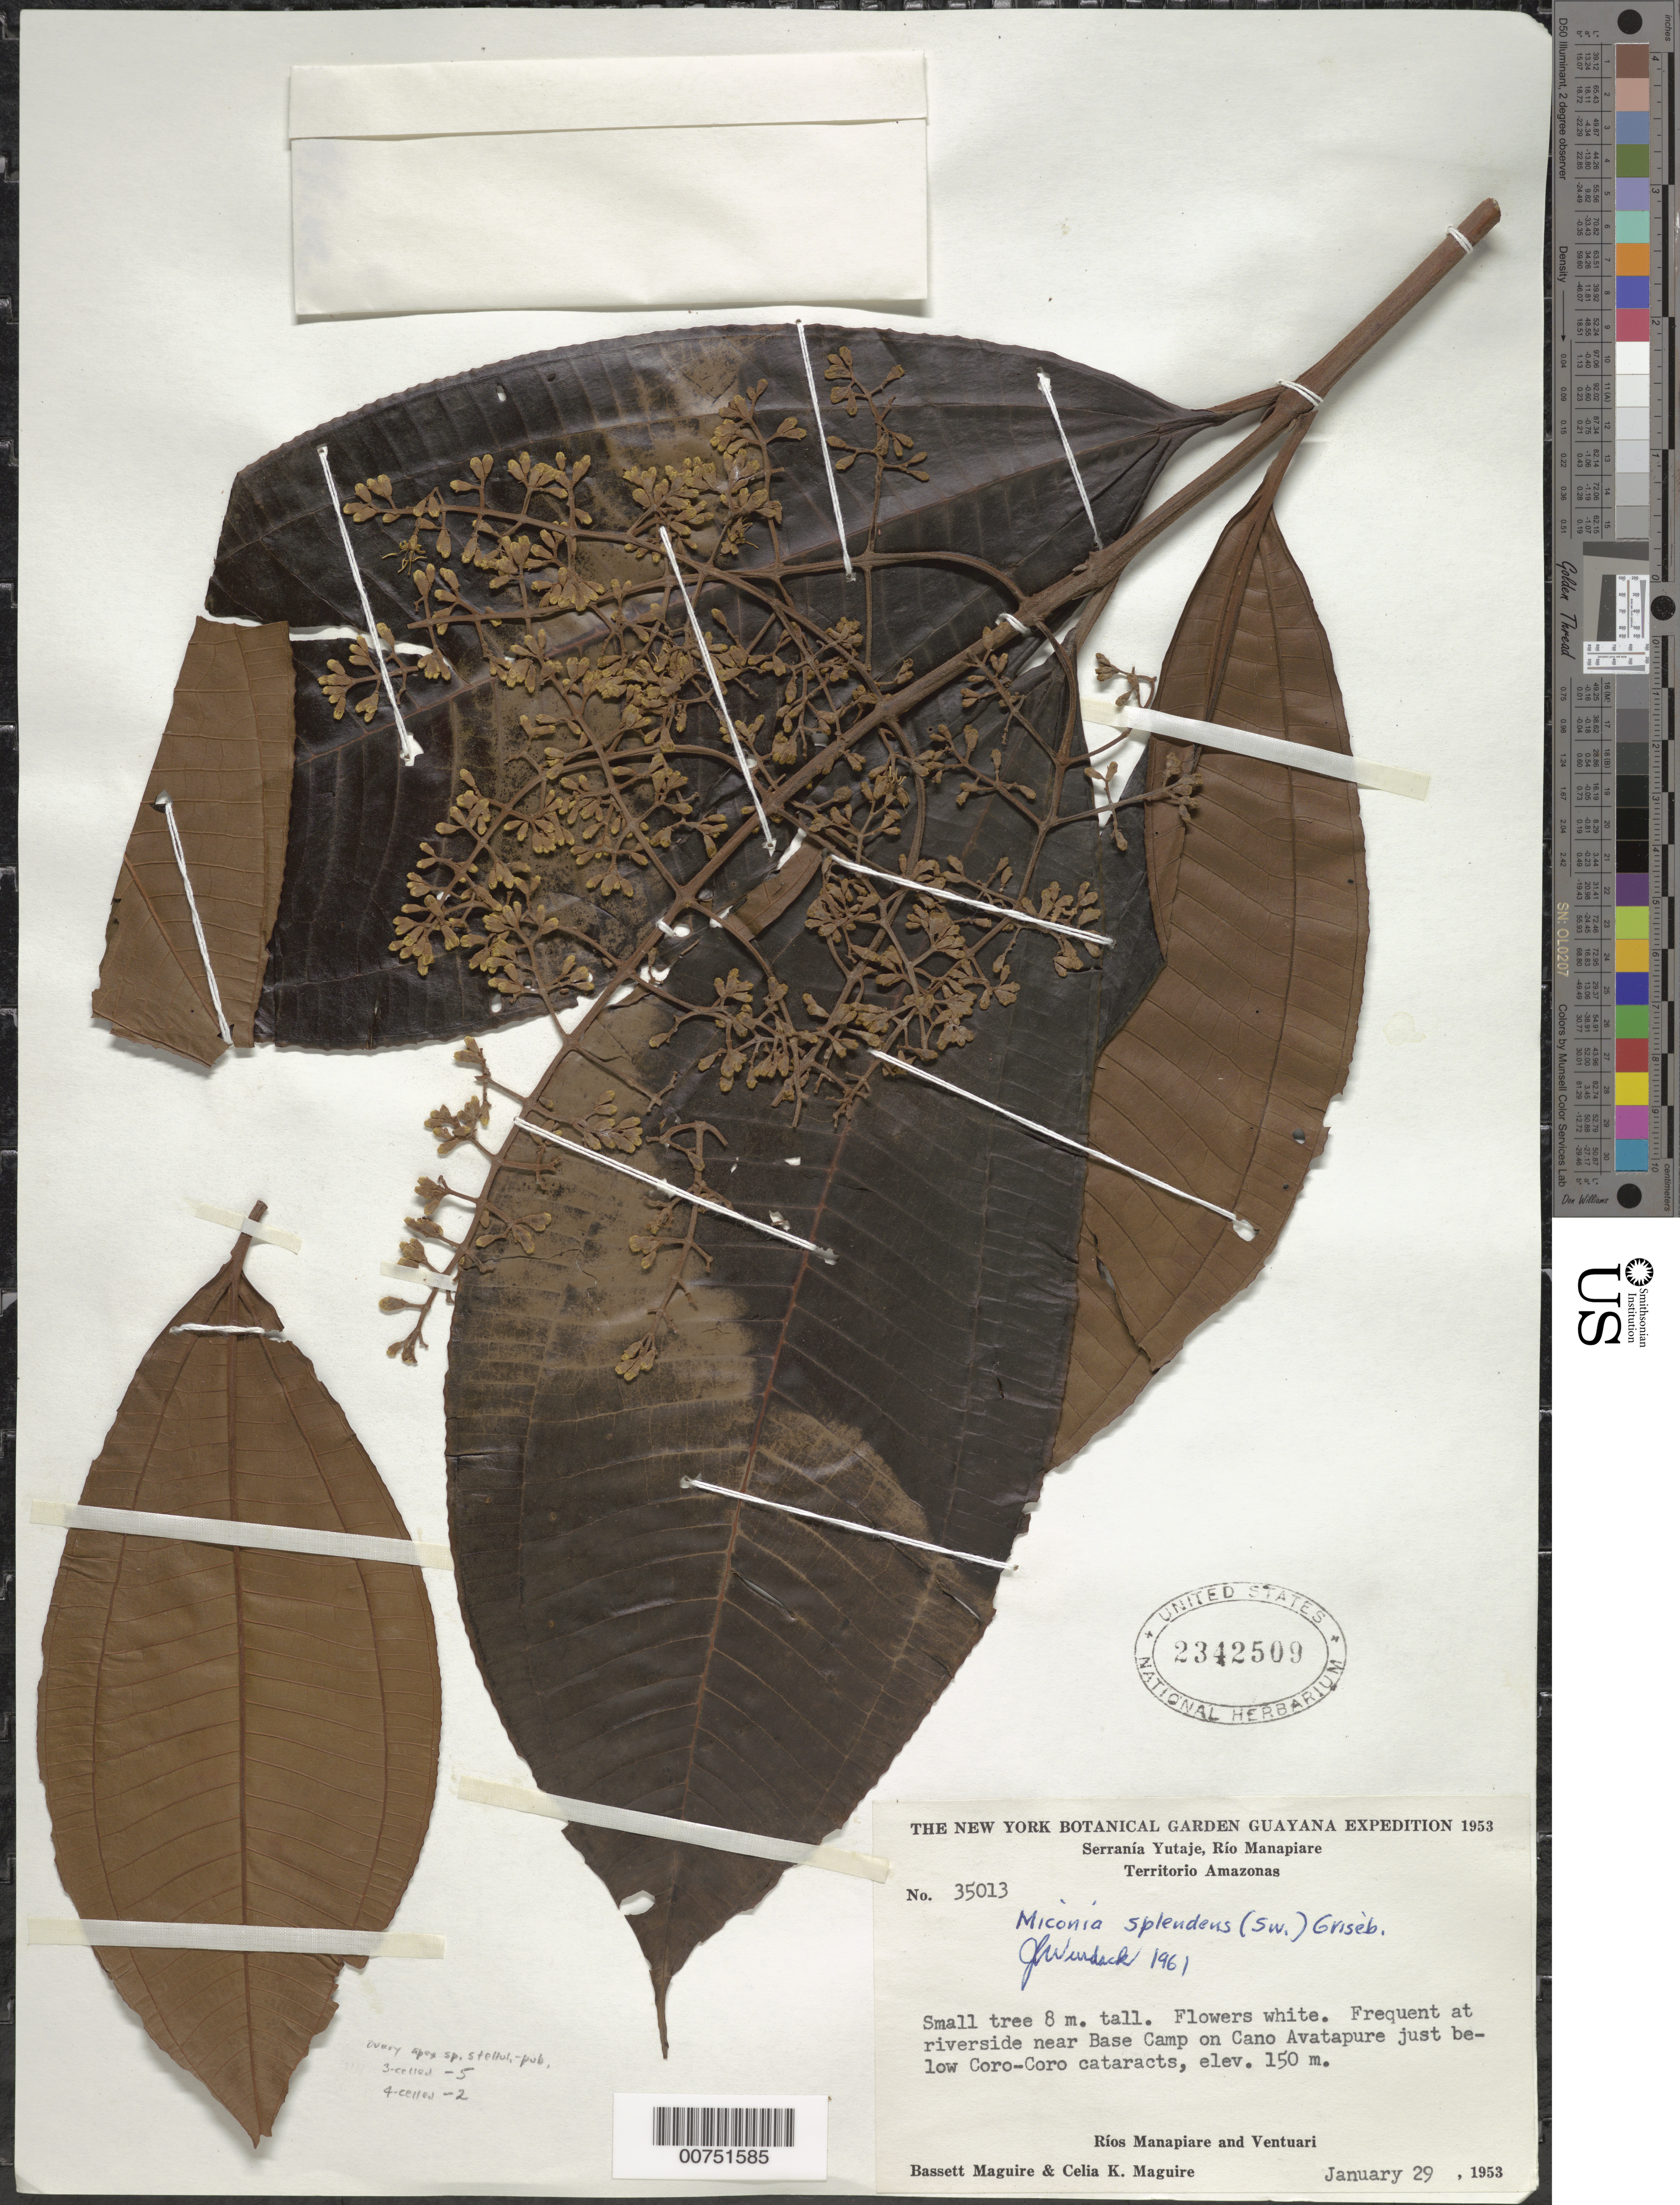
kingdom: Plantae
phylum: Tracheophyta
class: Magnoliopsida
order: Myrtales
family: Melastomataceae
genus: Miconia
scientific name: Miconia splendens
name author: (Sw.) Griseb.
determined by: Wurdack, John J., (US), US (UNITED STATES)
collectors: B. Maguire & C. K. Maguire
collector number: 35013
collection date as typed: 29-Jan-53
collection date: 1953-01-29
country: Venezuela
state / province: Amazonas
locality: Serranía Yutajé, near Base Camp on Caño Avatapure just below Coro-Coro cataracts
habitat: Riverside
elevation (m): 150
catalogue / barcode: US 2342509